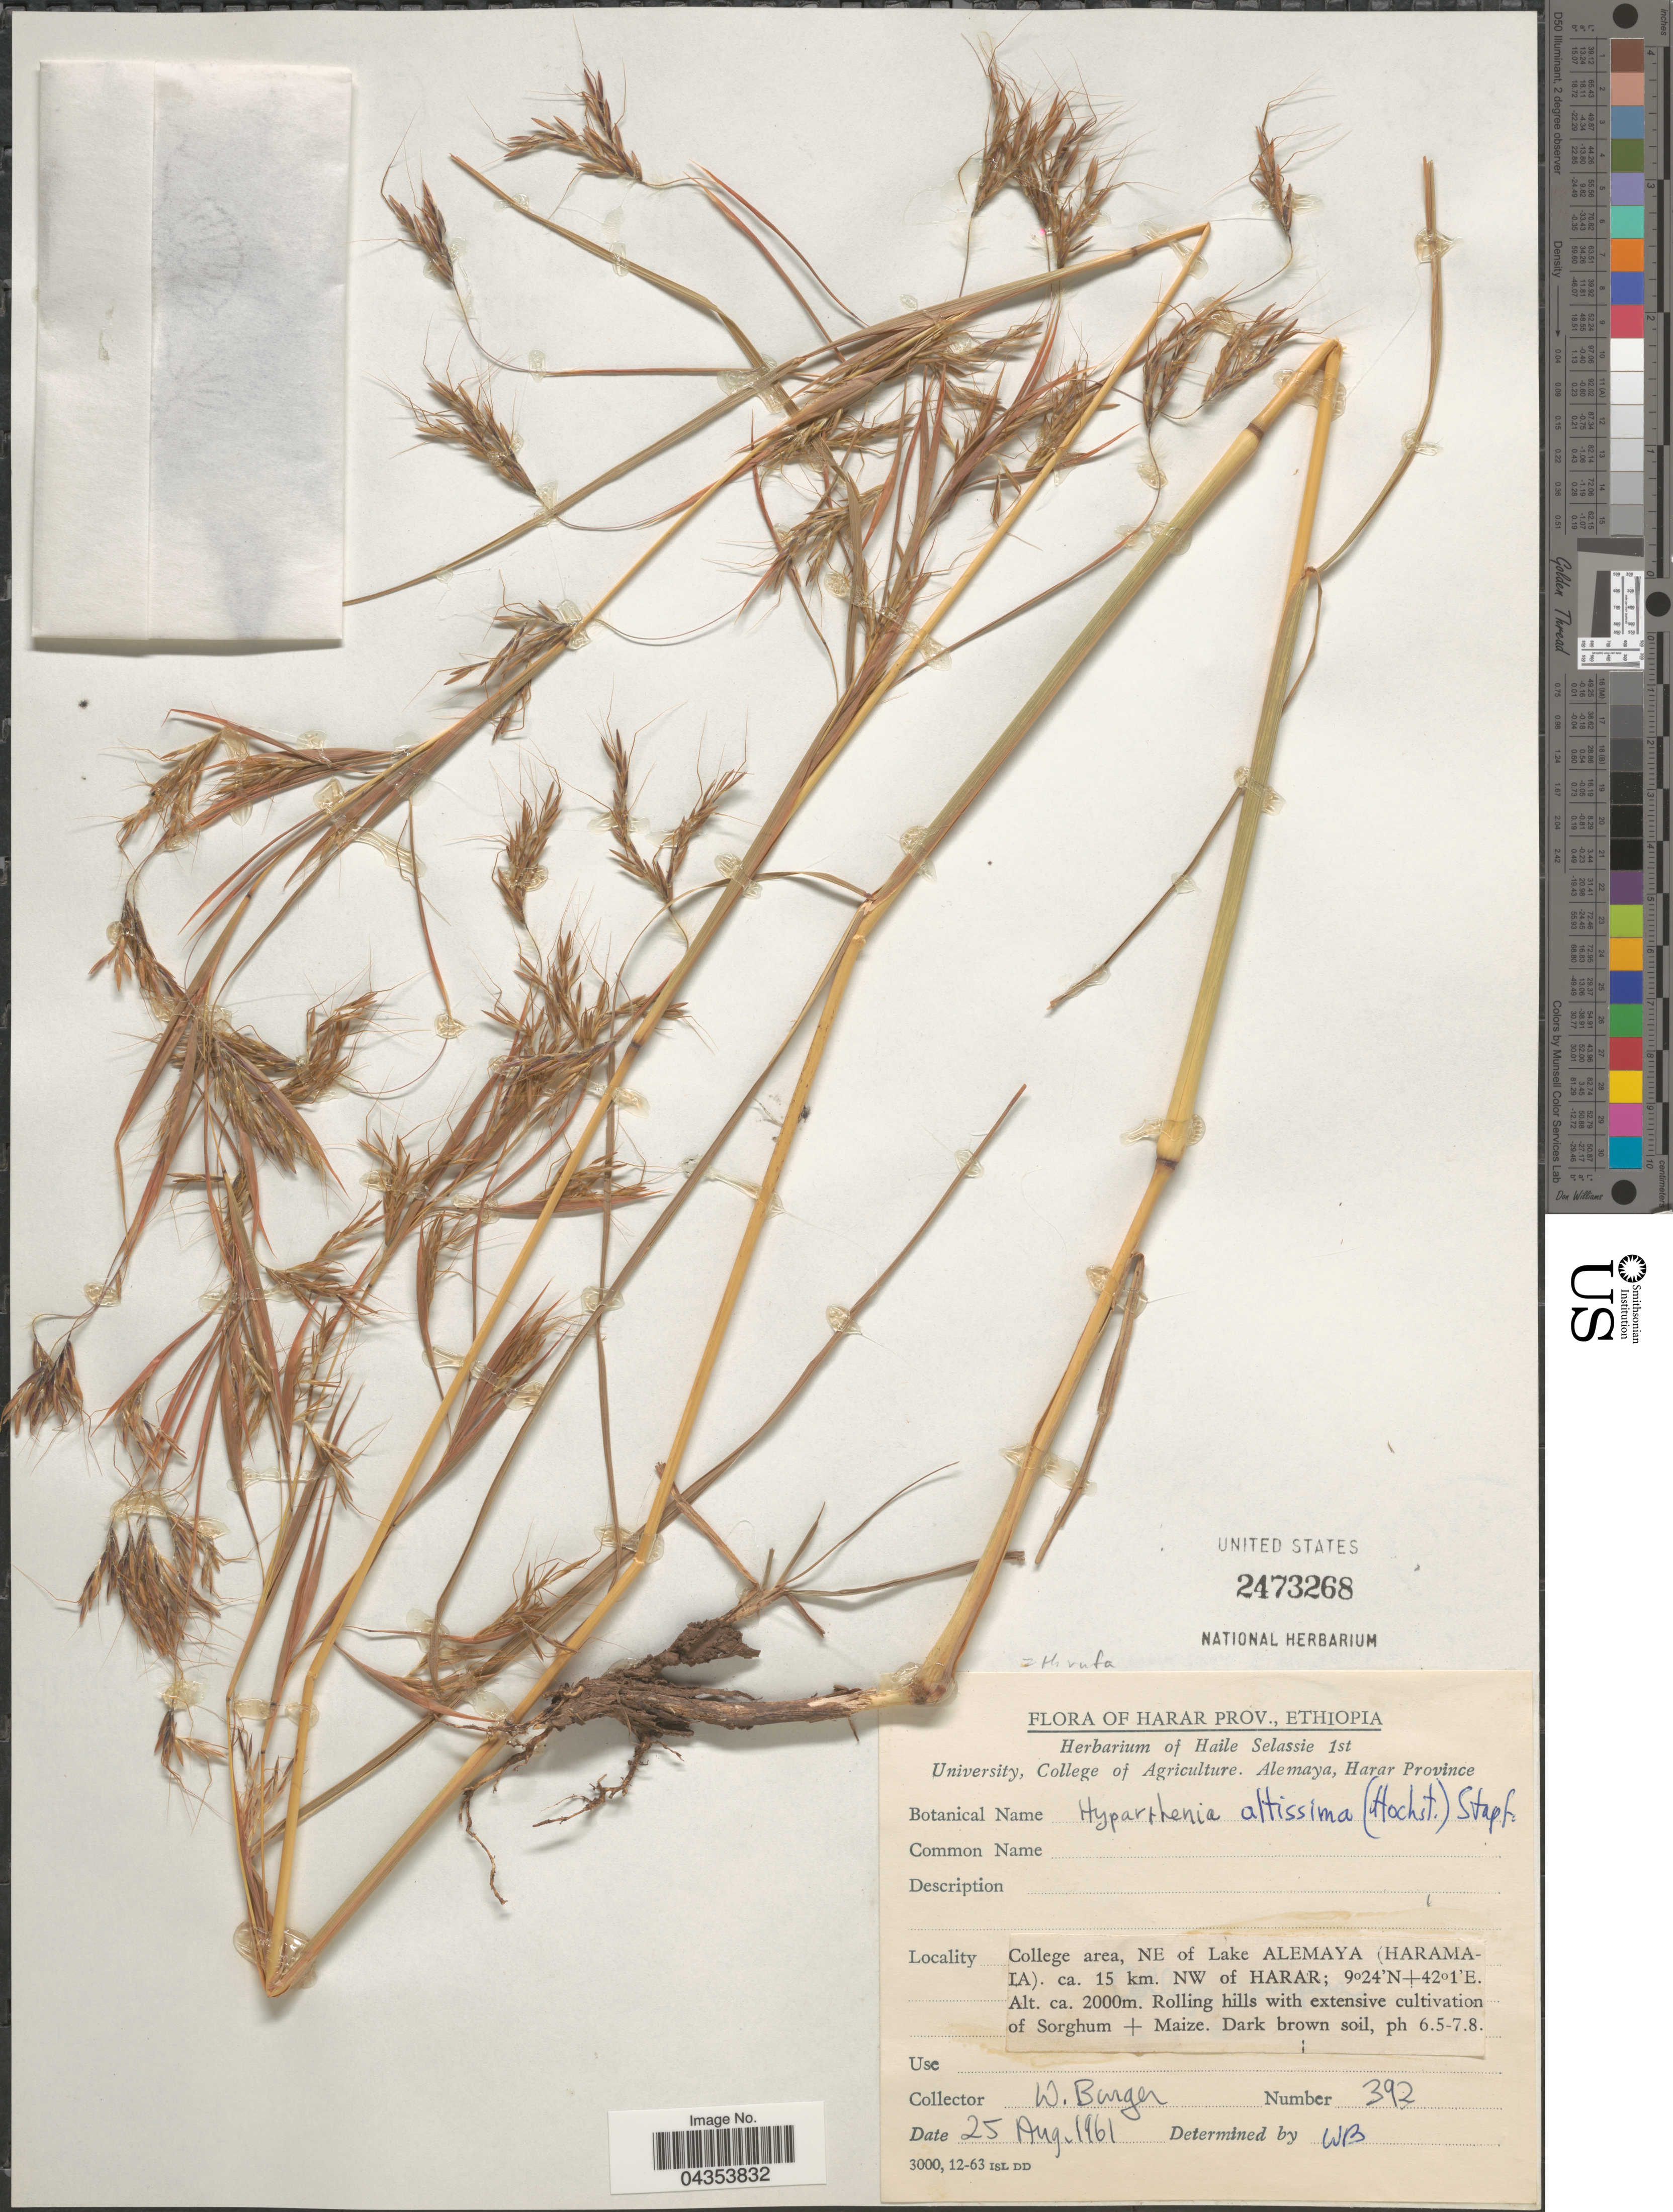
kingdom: Plantae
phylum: Tracheophyta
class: Liliopsida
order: Poales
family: Poaceae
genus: Hyparrhenia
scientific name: Hyparrhenia rufa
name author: (Nees) Stapf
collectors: W. Burger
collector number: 392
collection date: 1961-08-25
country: Ethiopia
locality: Harar Prov. College area, NE of Lake Alemaya (Haramala). ca. 15 km. NW of Harar.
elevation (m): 2000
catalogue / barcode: US 2473268